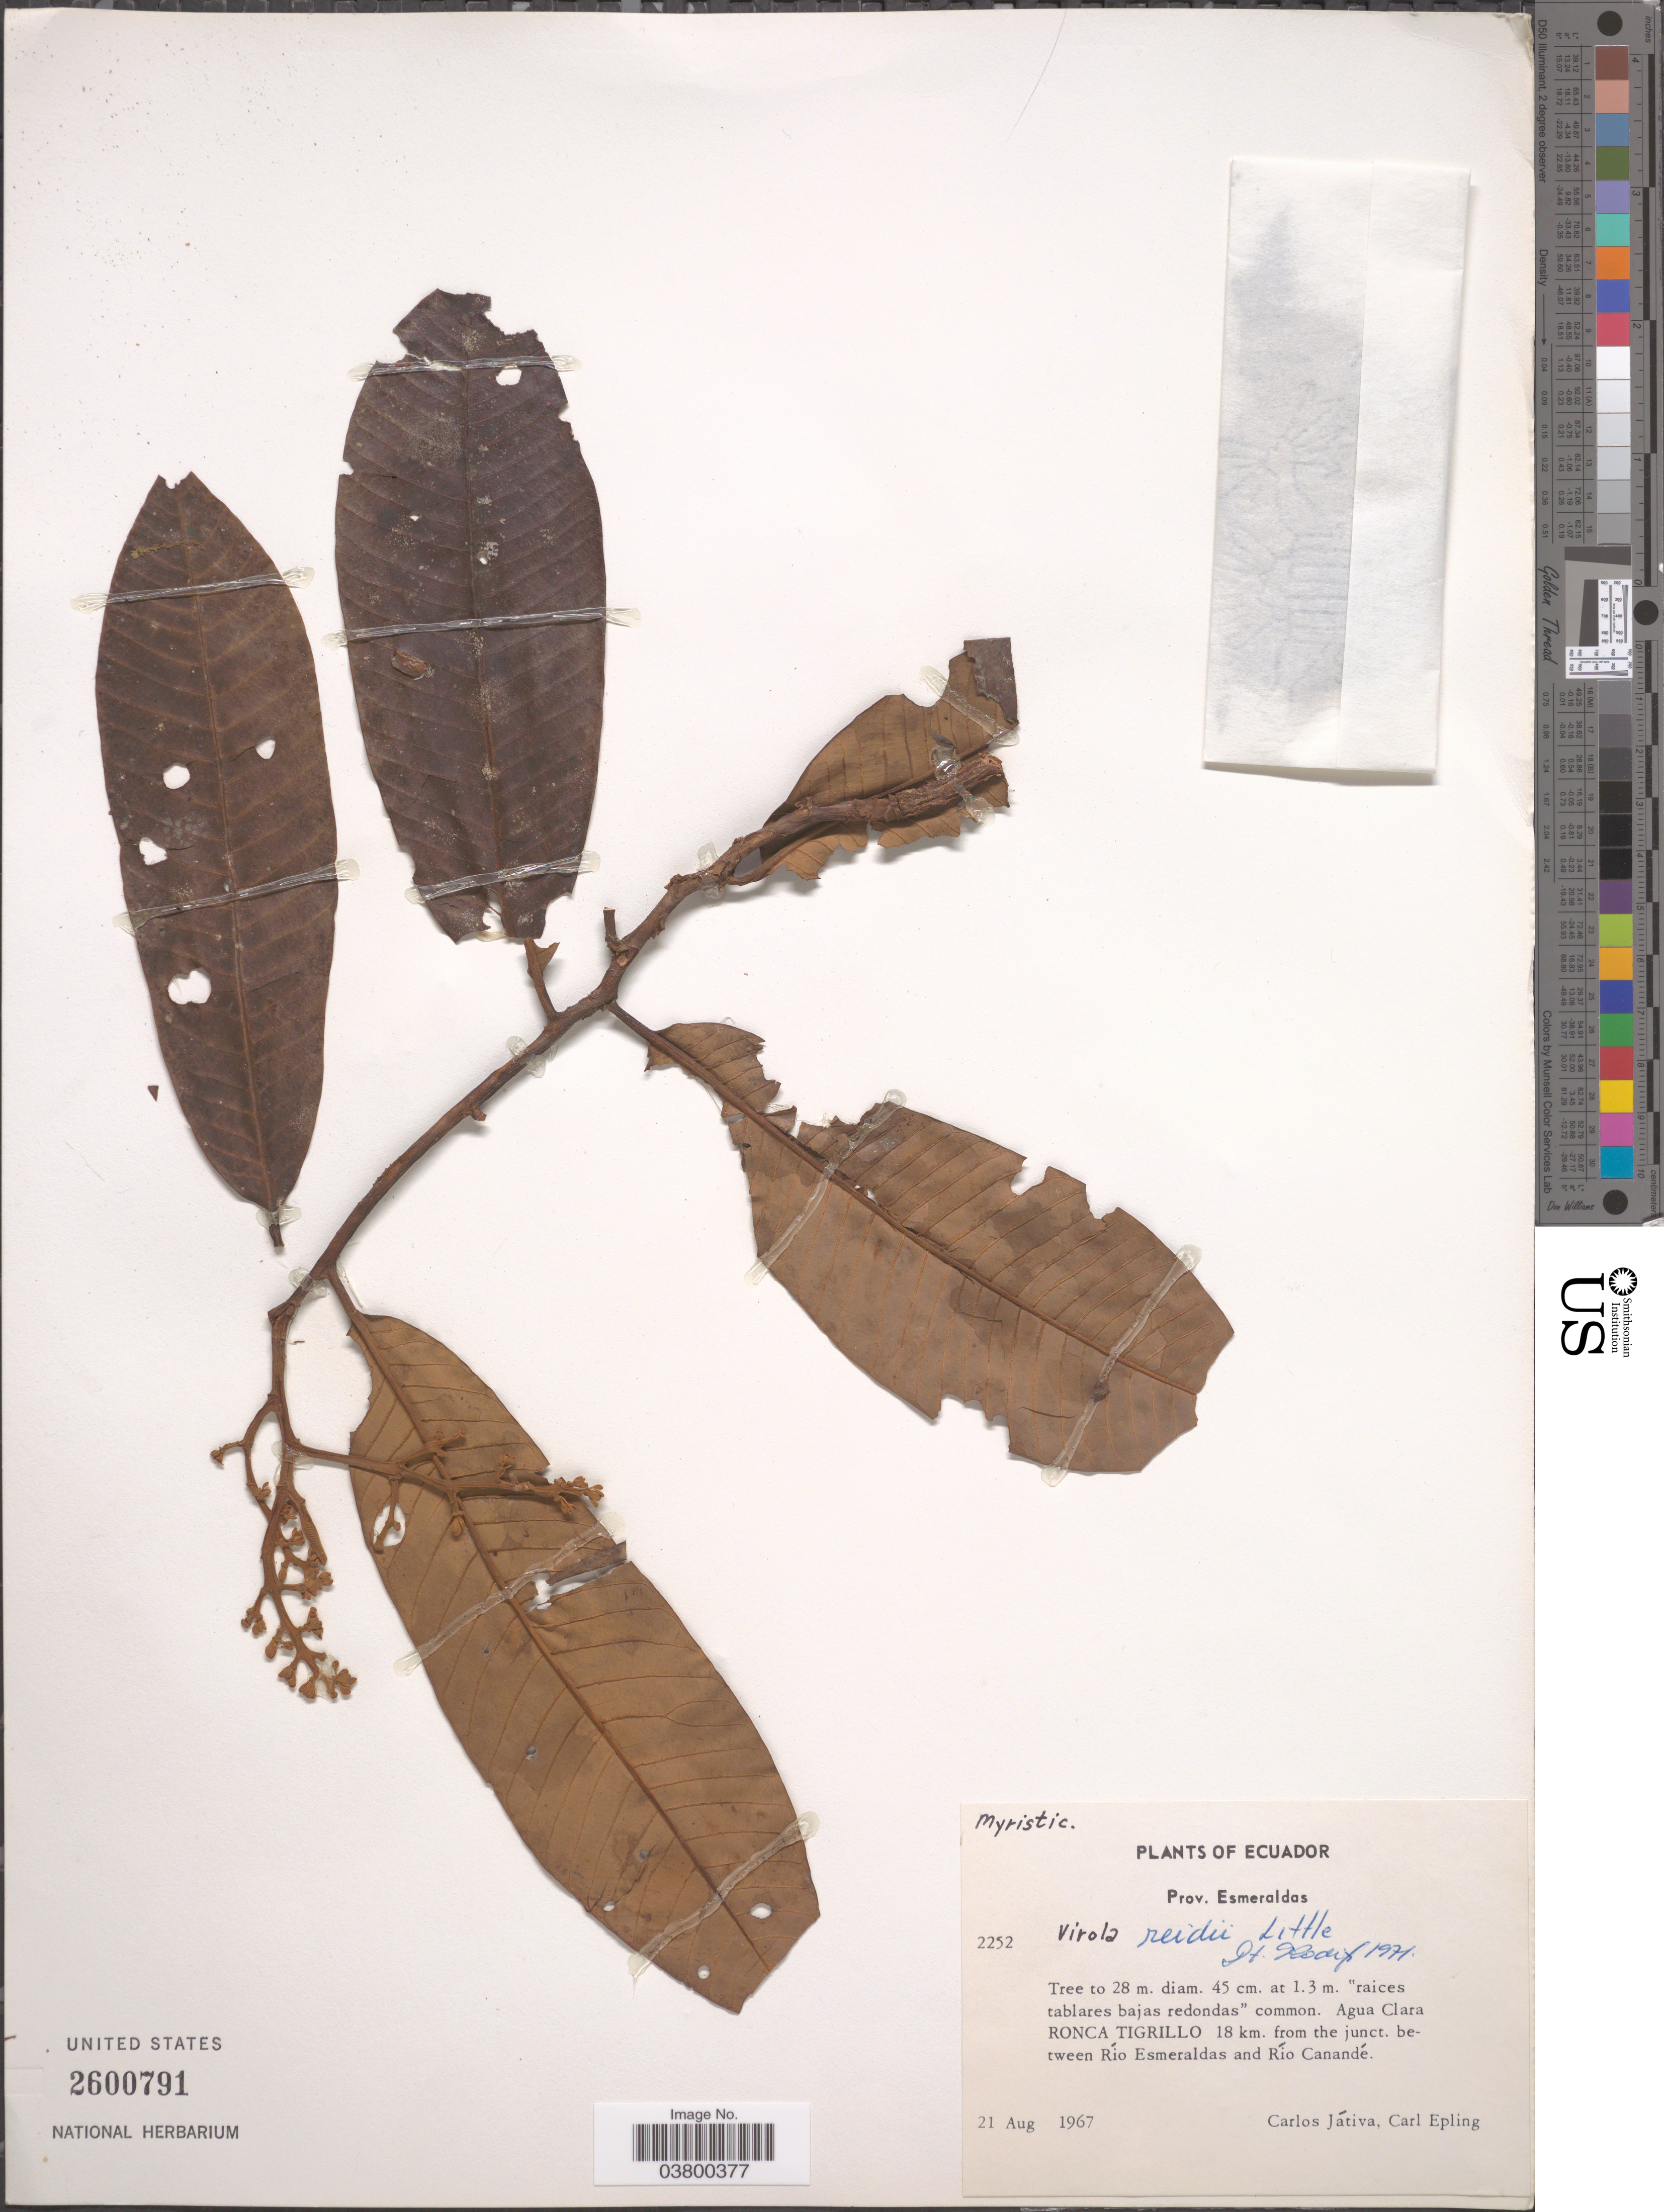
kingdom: Plantae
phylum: Tracheophyta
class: Magnoliopsida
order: Magnoliales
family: Myristicaceae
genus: Virola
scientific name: Virola surinamensis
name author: (Rol.) Warb.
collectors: C. D. Játiva & C. C. Epling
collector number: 2252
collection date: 1967-08-21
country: Ecuador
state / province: Esmeraldas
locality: Agua Clara Ronca Tigrillo 18 km. from the junct. between Río Esmeraldas and Río Canandé.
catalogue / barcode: US 2600791